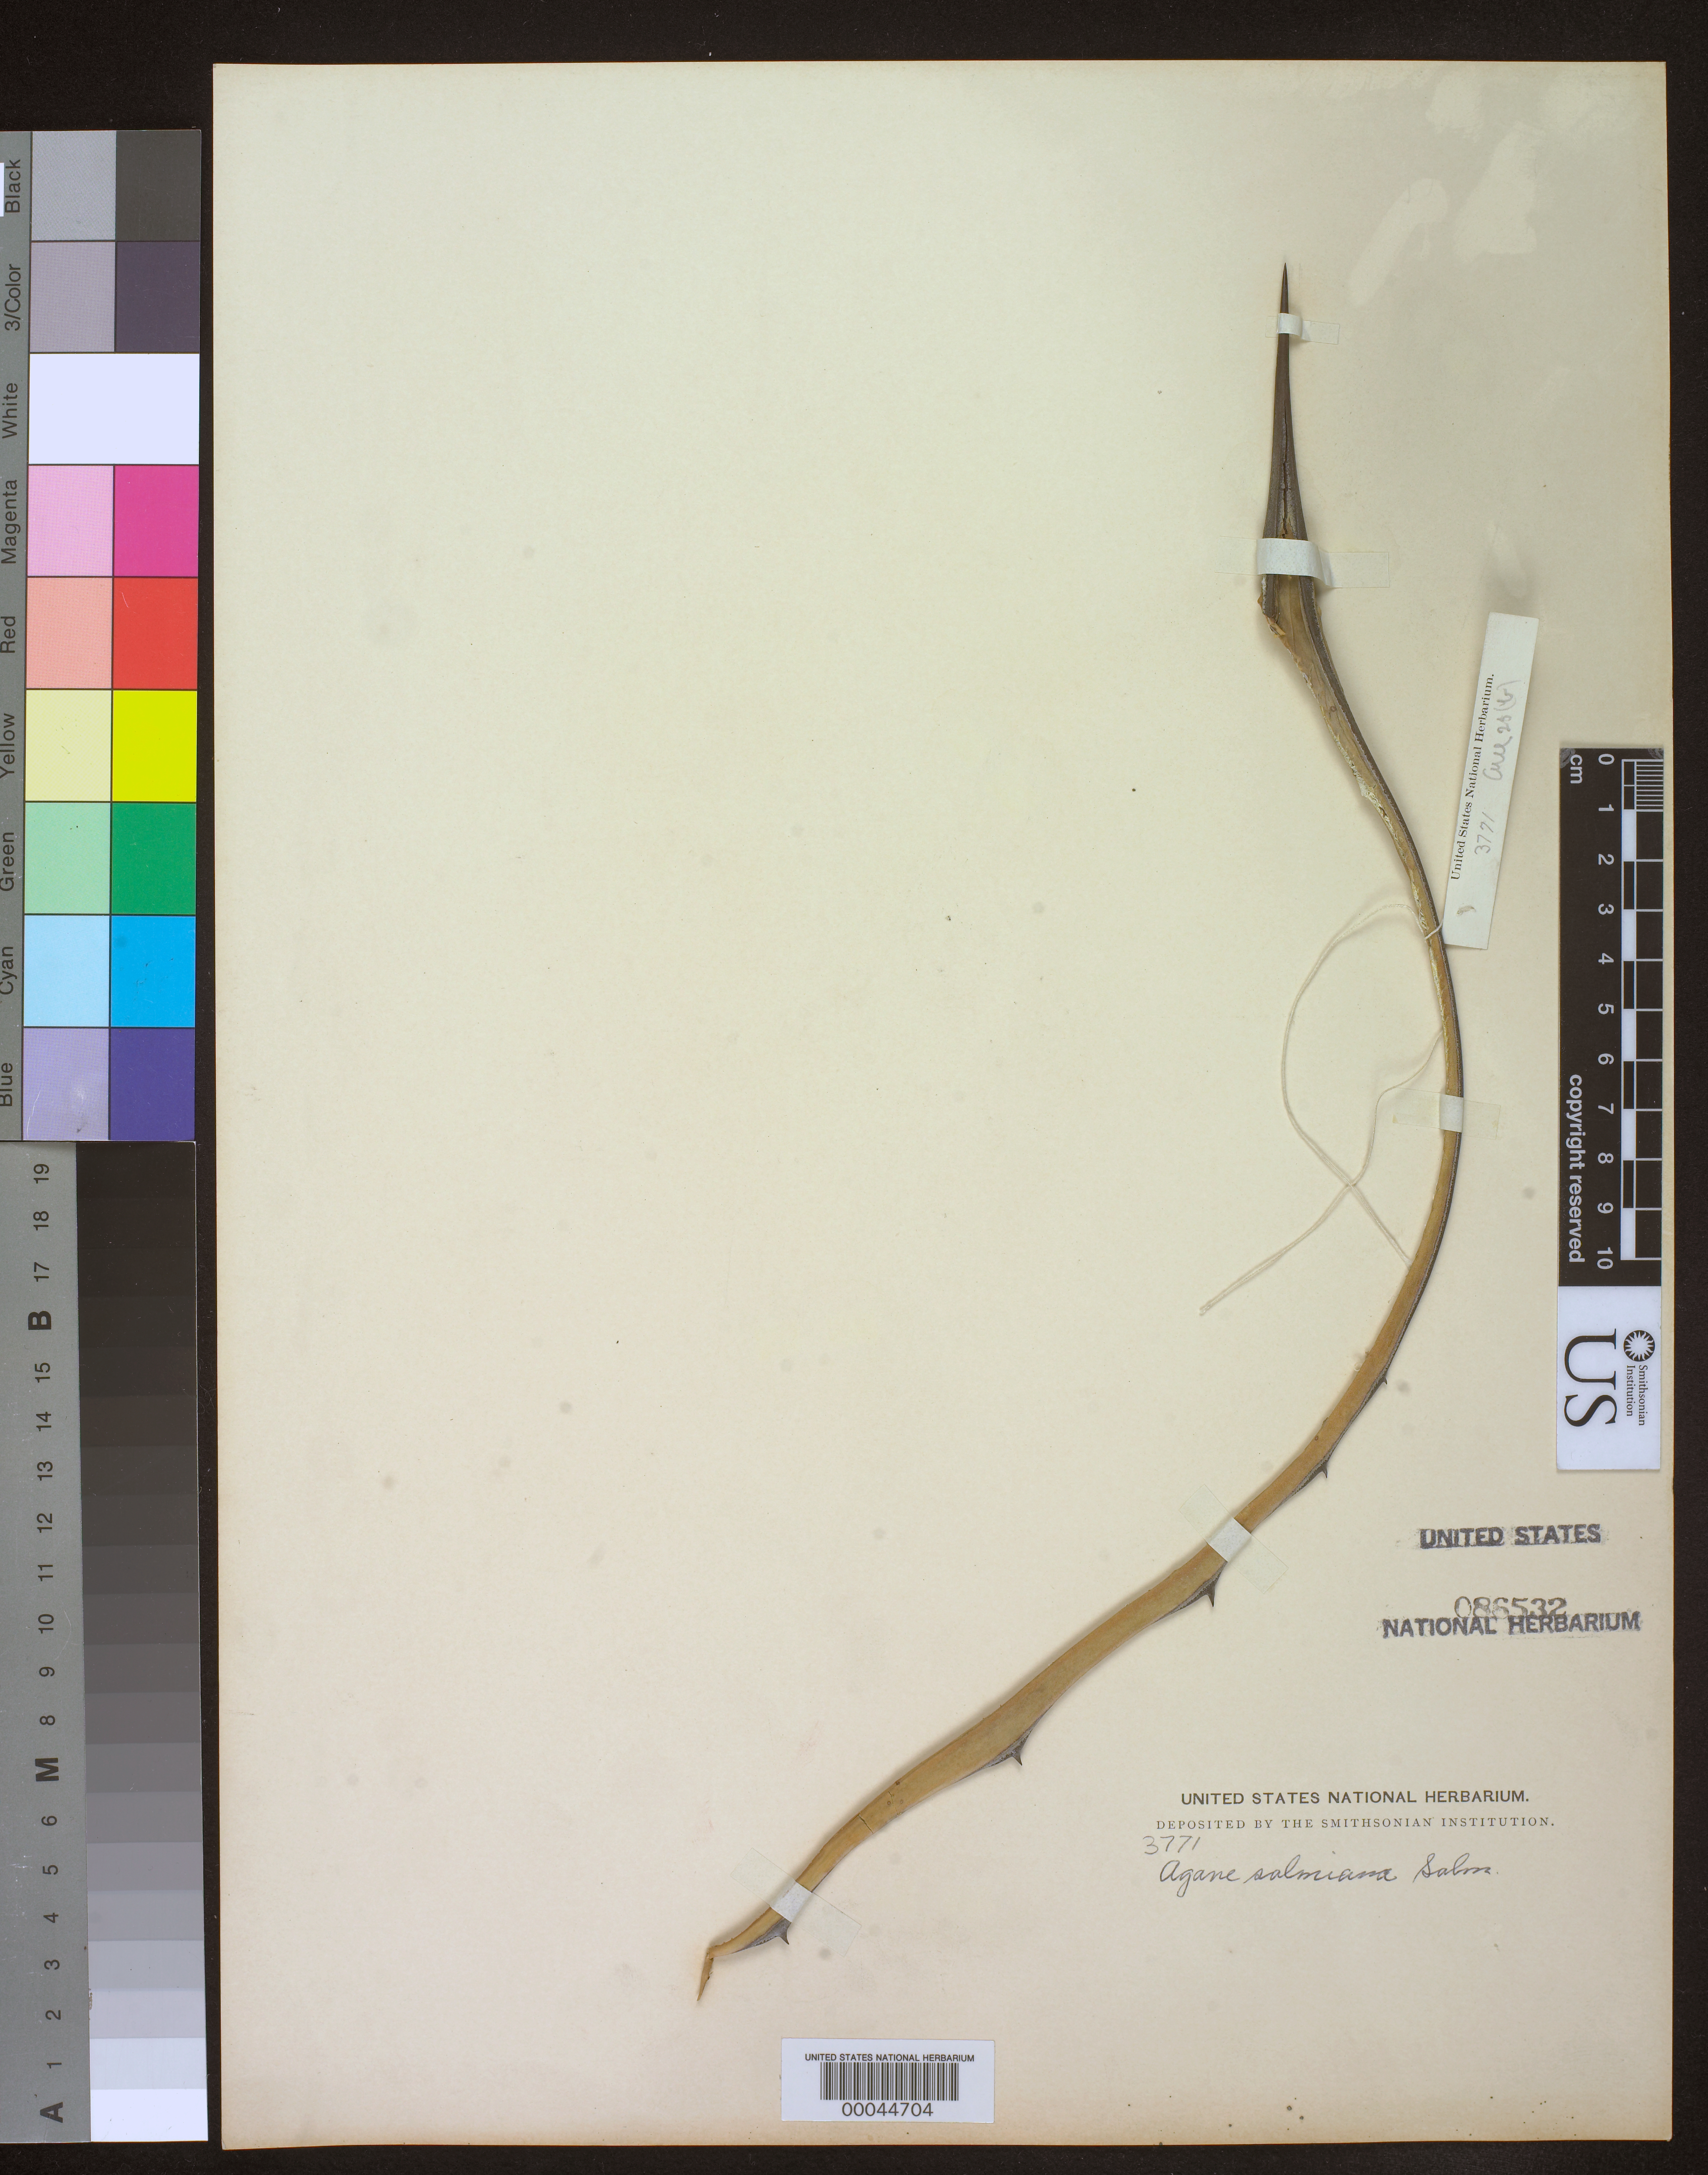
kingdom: Plantae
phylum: Tracheophyta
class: Liliopsida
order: Asparagales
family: Asparagaceae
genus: Agave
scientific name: Agave salmiana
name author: Otto ex Salm-Dyck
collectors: J. N. Rose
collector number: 3771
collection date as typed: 11 Sep 1920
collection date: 1920-09-11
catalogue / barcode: US 86532